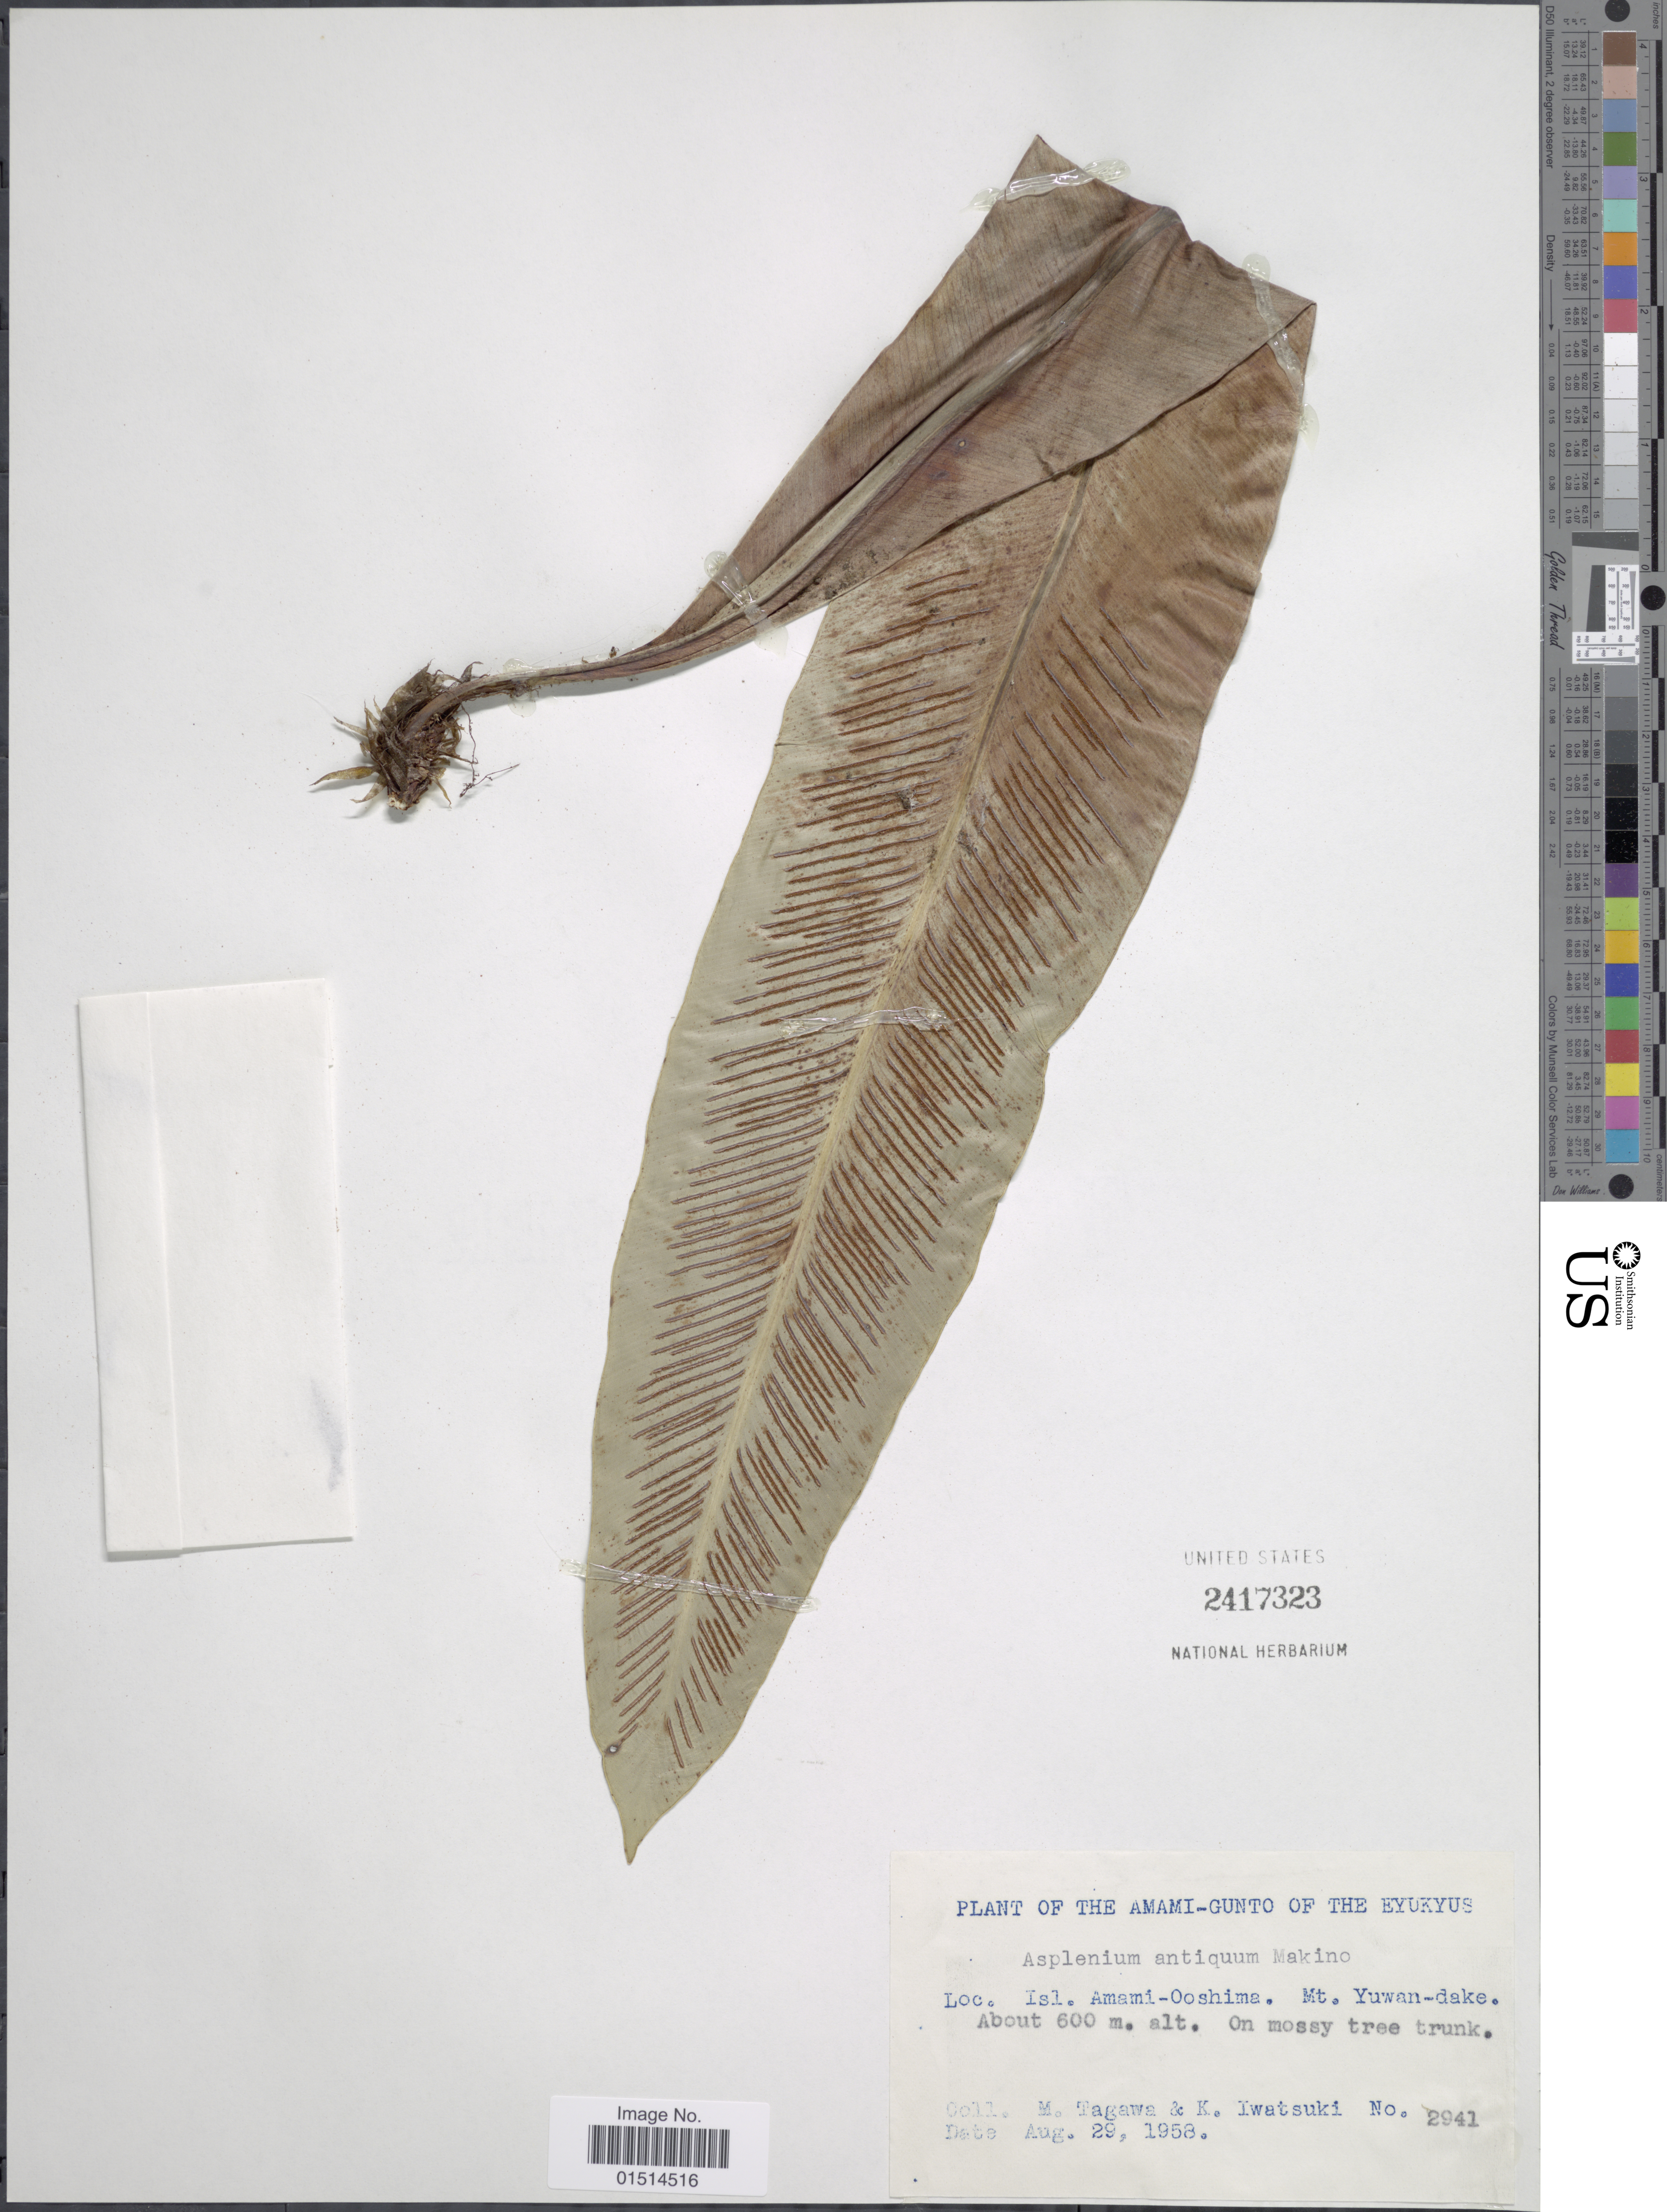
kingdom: Plantae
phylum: Tracheophyta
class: Polypodiopsida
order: Polypodiales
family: Aspleniaceae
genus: Asplenium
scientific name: Asplenium antiquum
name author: Makino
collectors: M. Tagawa & K. Iwatsuki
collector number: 2941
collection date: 1958-08-29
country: Japan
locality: Amami-Gunto of the Eyukyus, Isl. Amami-Ooshima. Mt. Yuwan-dake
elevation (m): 600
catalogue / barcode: US 2417323